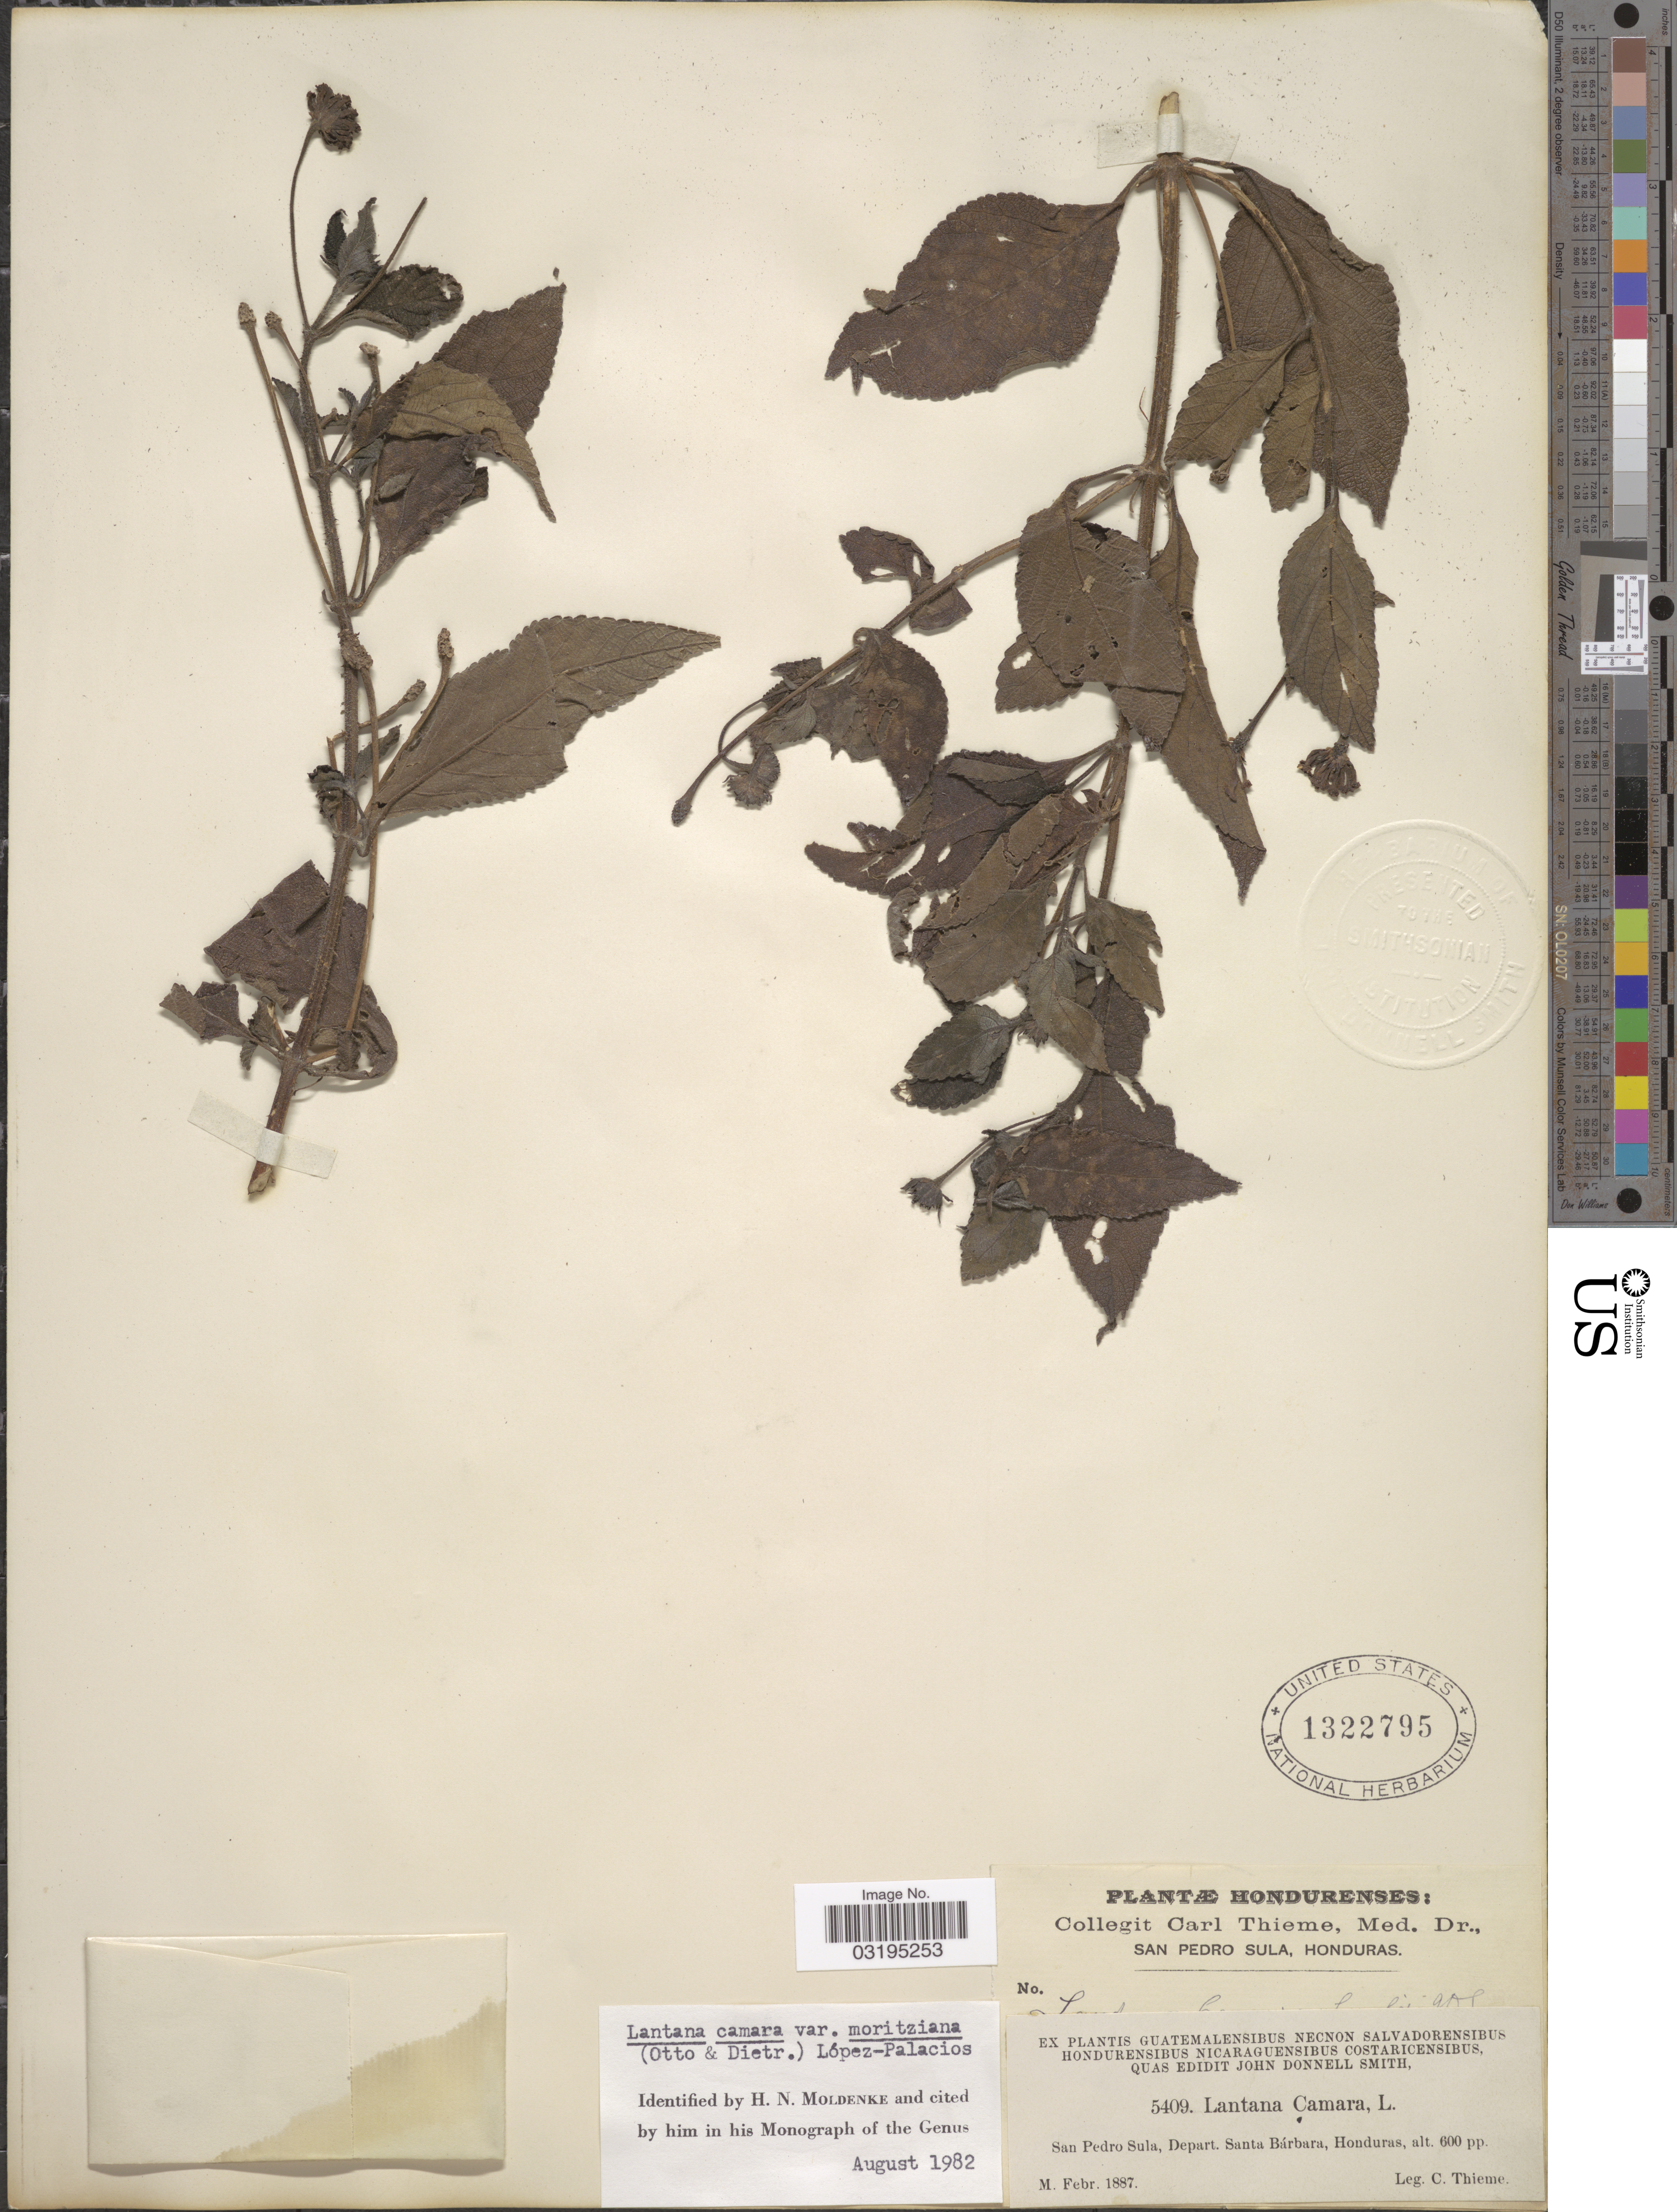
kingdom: Plantae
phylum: Tracheophyta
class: Magnoliopsida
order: Lamiales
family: Verbenaceae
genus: Lantana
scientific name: Lantana camara var. moritziana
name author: (Otto & A. Dietr.) López-Pal.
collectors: C. Thieme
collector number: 5409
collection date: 1887-02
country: Honduras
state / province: Santa Bárbara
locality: San Pedro Sula, Depart. Santa Bárbara.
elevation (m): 183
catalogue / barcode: US 1322795